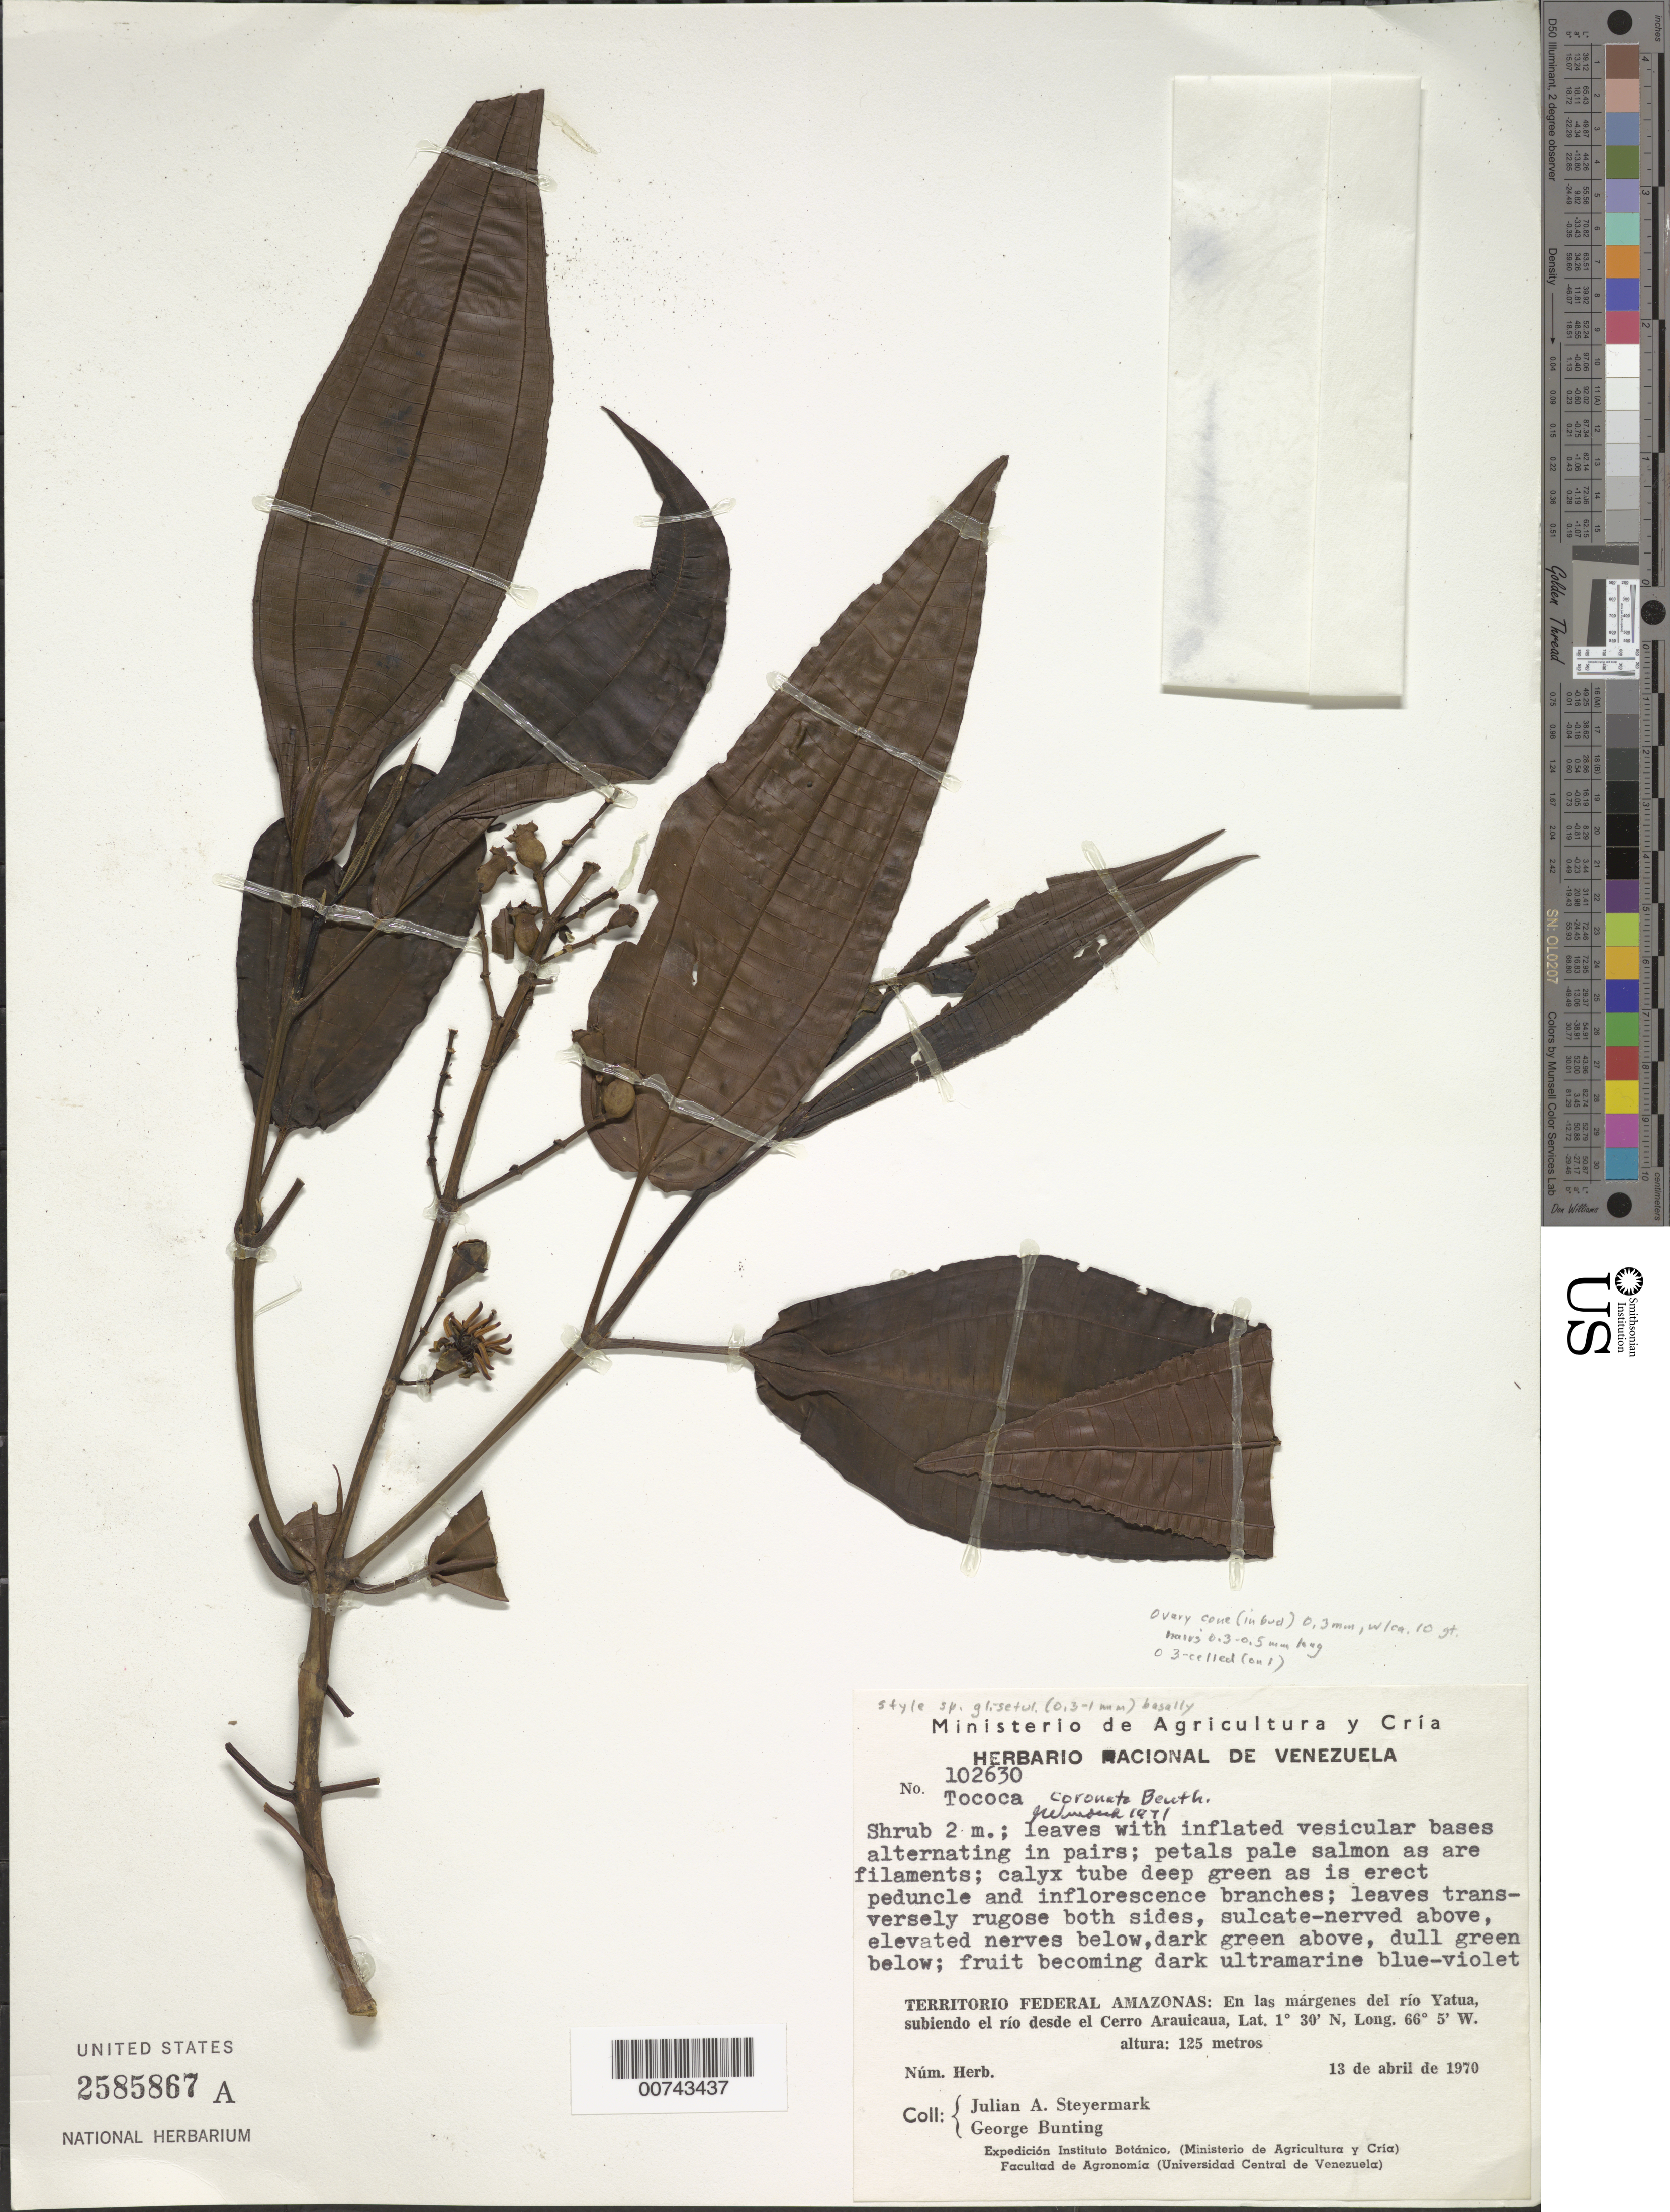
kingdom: Plantae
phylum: Tracheophyta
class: Magnoliopsida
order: Myrtales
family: Melastomataceae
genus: Tococa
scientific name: Tococa coronata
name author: Benth.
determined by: Wurdack, John J., (US), US (UNITED STATES)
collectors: J. Steyermark & G. S. Bunting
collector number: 102630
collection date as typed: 13-Apr-70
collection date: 1970-04-13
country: Venezuela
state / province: Amazonas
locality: Rió Yatua, subiendo el río desde el Cerro Arauicaua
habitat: River edge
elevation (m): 125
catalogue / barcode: US 2585867